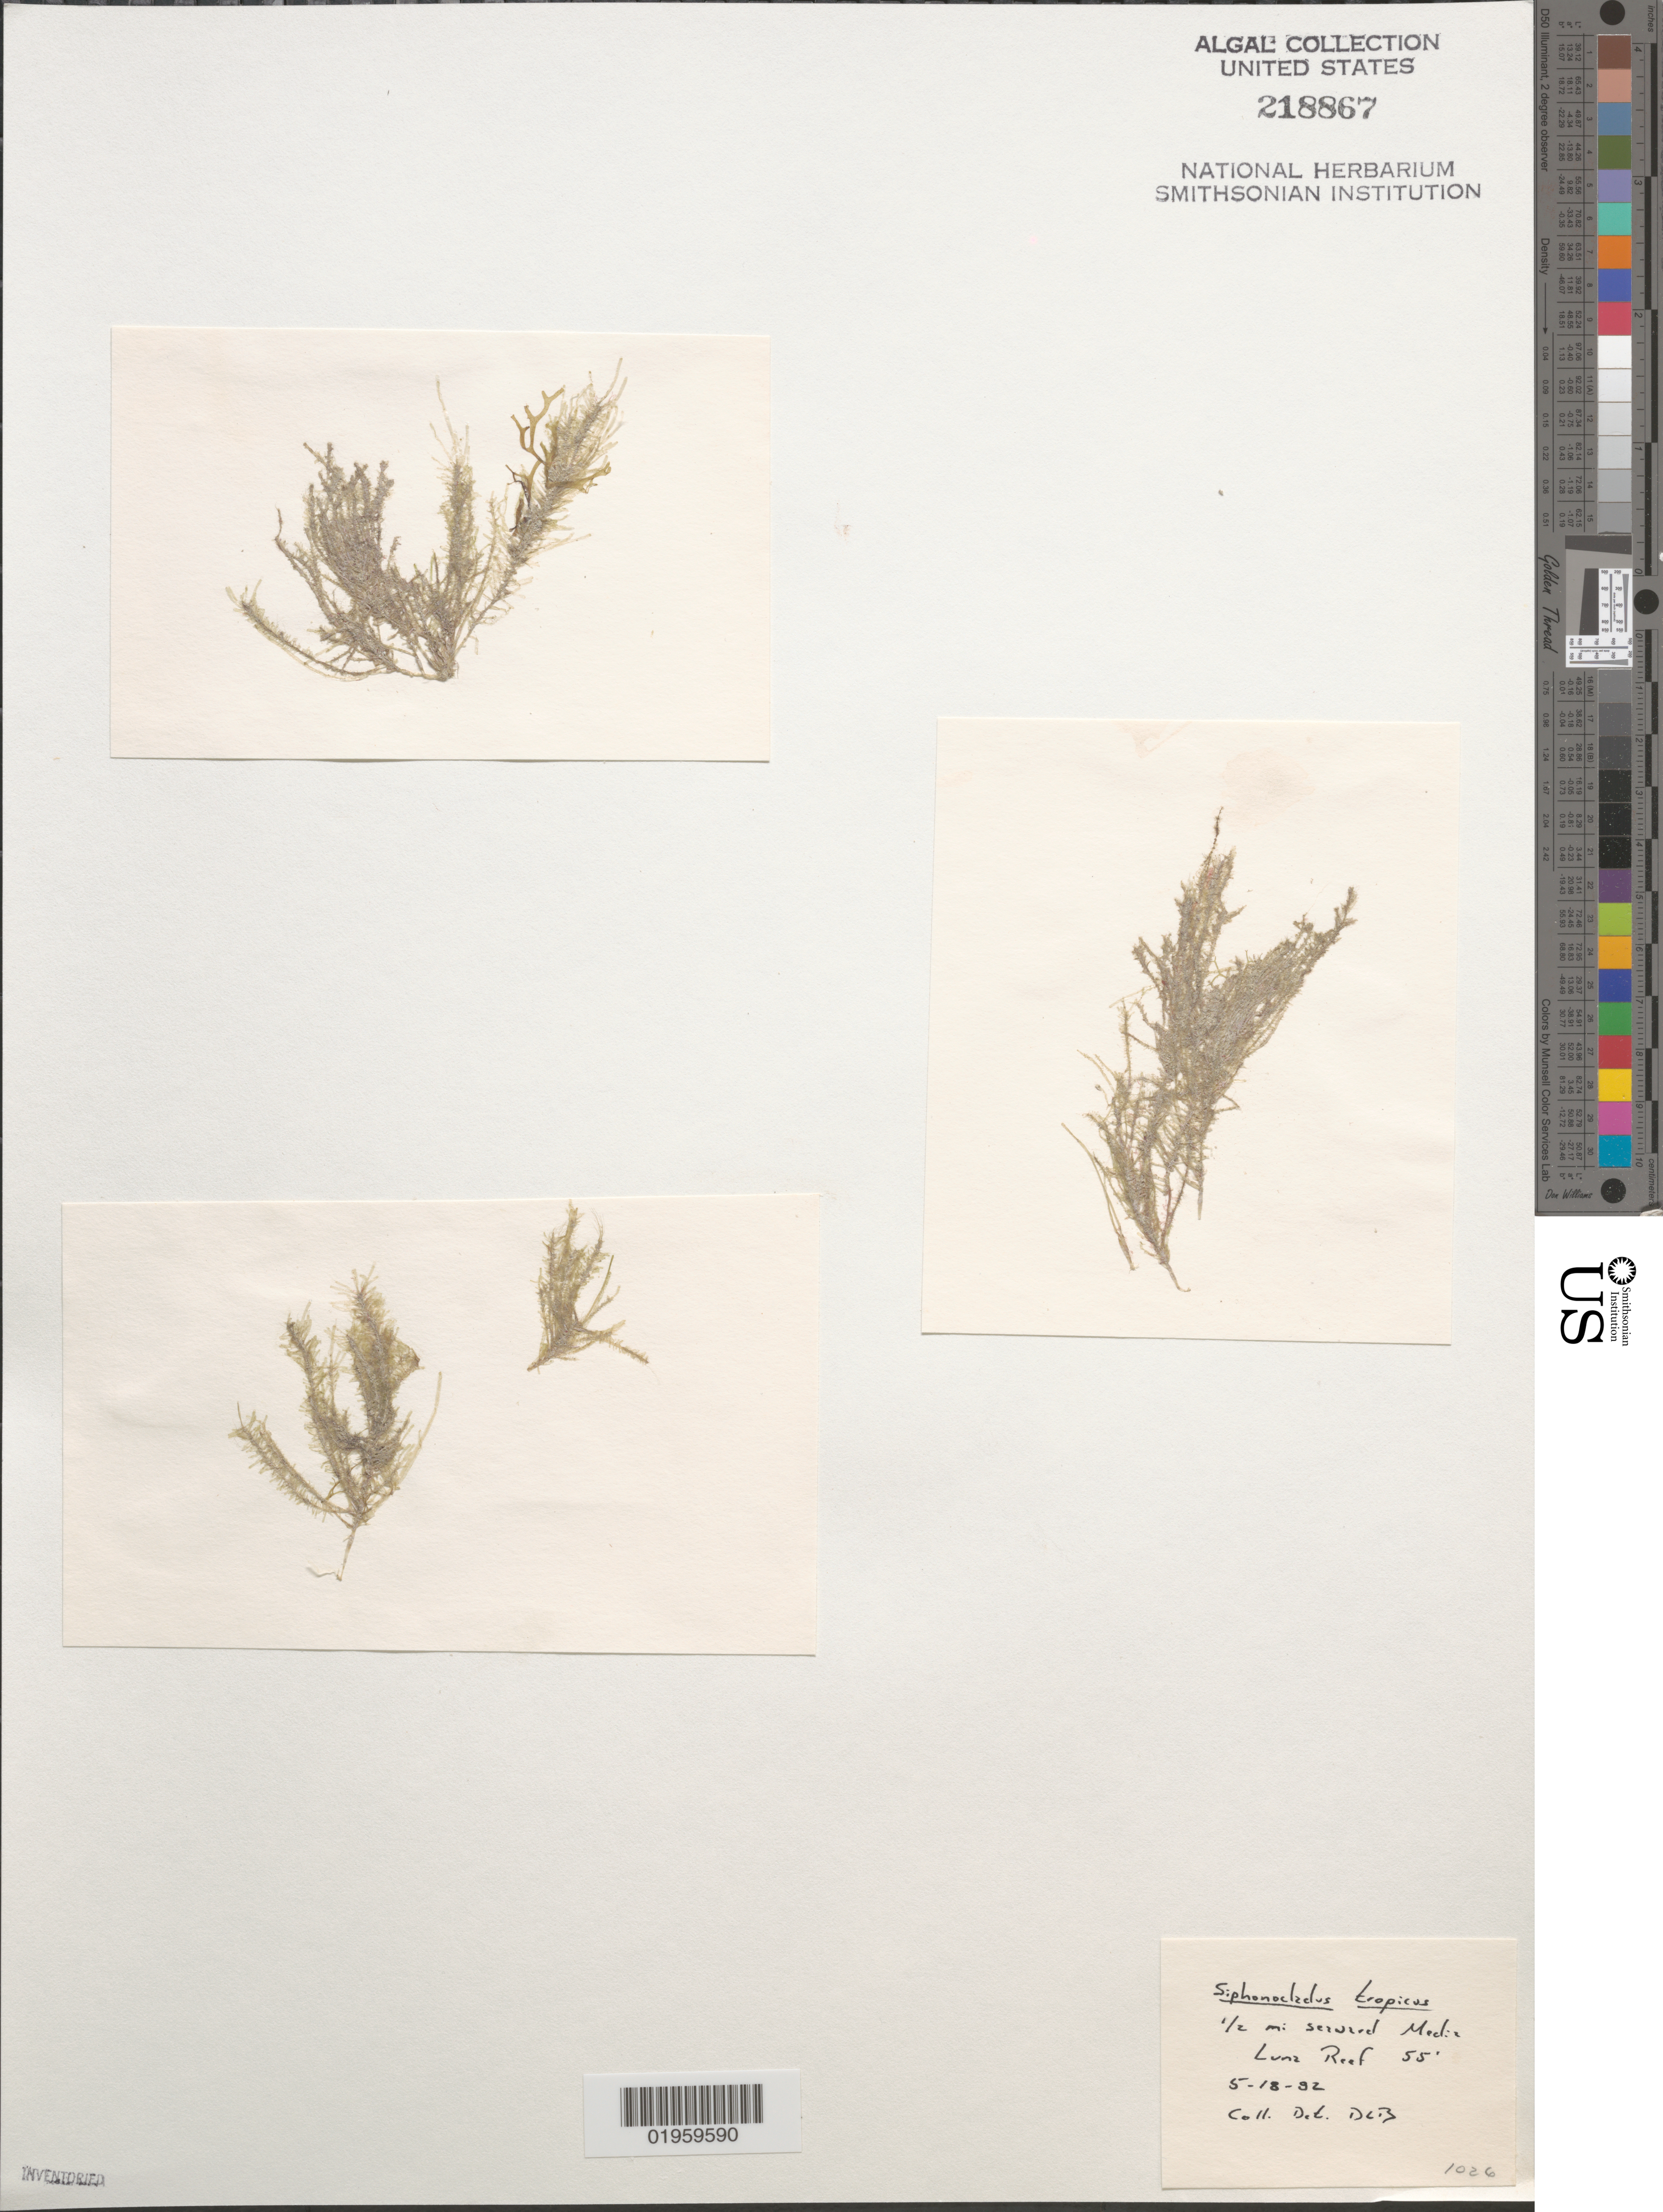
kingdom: Plantae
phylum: Chlorophyta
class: Ulvophyceae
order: Siphonocladales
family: Siphonocladaceae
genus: Siphonocladus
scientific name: Siphonocladus tropicus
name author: (P. Crouan & H. Crouan) J. Agardh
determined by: Ballantine, D. L.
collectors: D.L. Ballantine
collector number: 1026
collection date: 1982-05-18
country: Puerto Rico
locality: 1/2 mi seaward Media Luna Reef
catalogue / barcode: US 218867